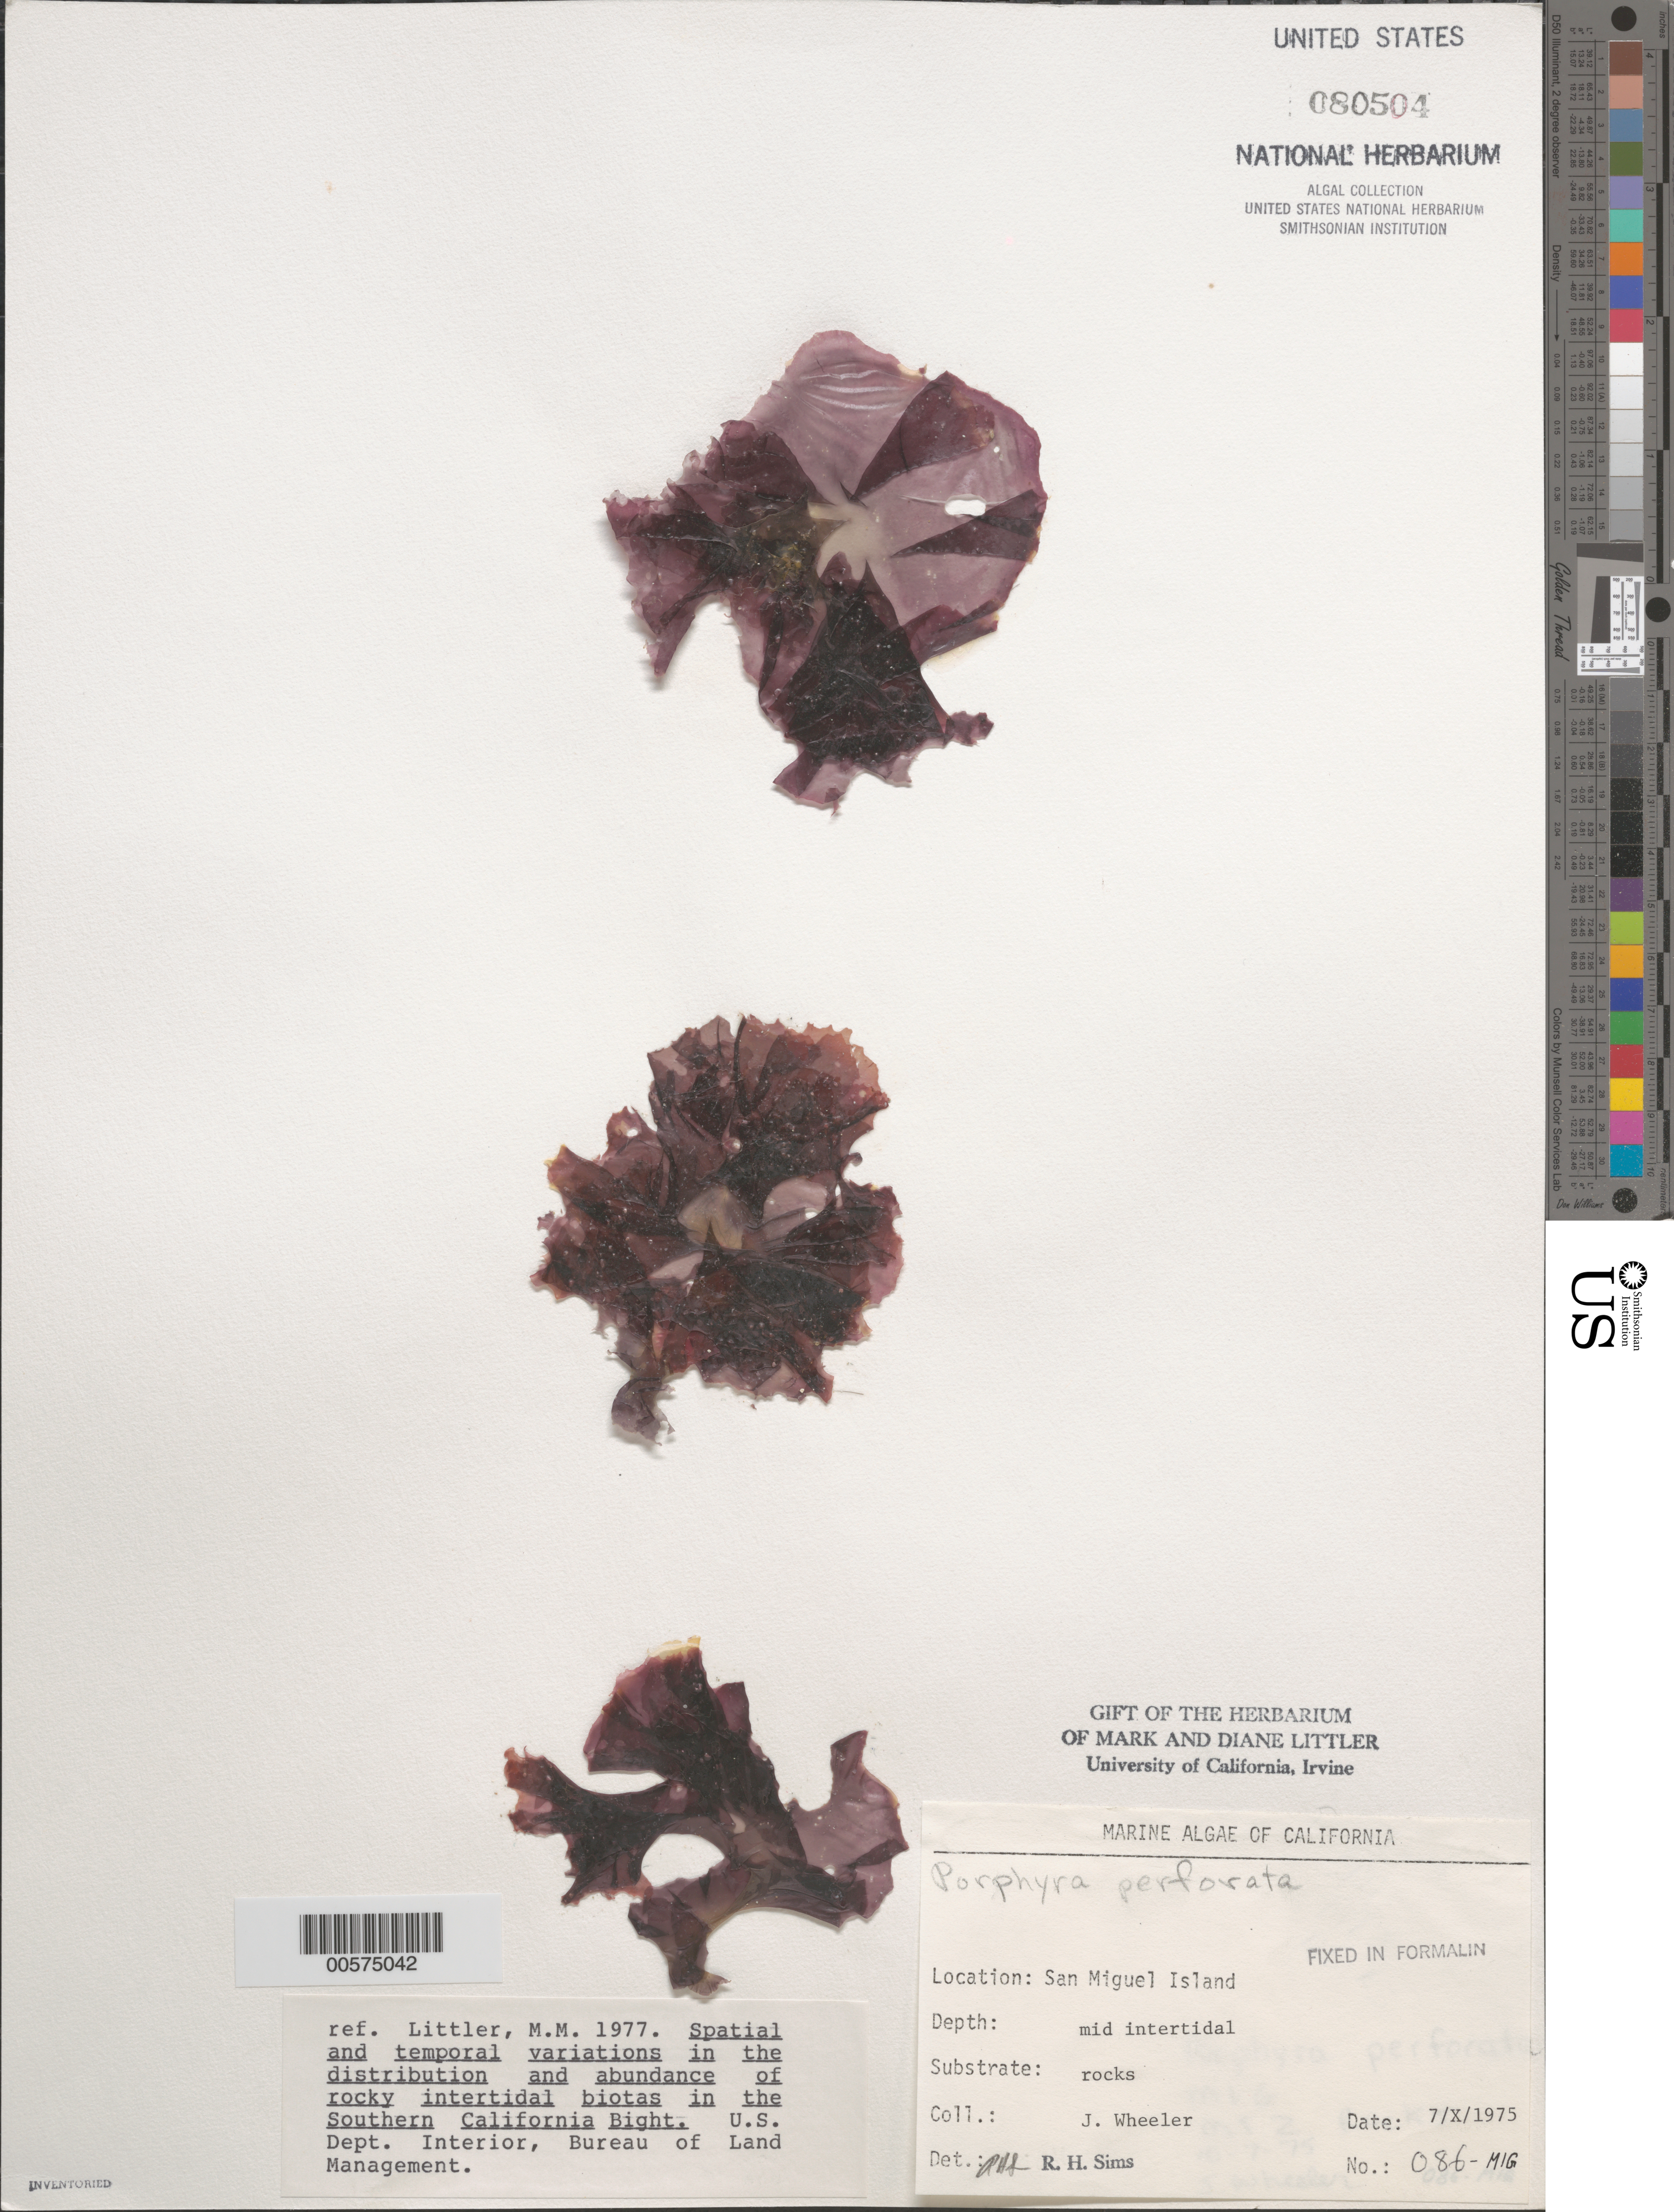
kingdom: Plantae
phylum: Rhodophyta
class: Bangiophyceae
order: Bangiales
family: Bangiaceae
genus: Pyropia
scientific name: Pyropia perforata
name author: (J. Agardh) S.C. Lindstrom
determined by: Algae name updating Project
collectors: J. L. Wheeler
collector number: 086-mig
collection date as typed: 07 Oct 1975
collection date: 1975-10-07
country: United States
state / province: California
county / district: Santa Barbara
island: San Miguel Island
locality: Cuyler Harbor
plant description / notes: BLM-SOCALBIGHT Rocky Intertidal Survey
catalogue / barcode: US 80504